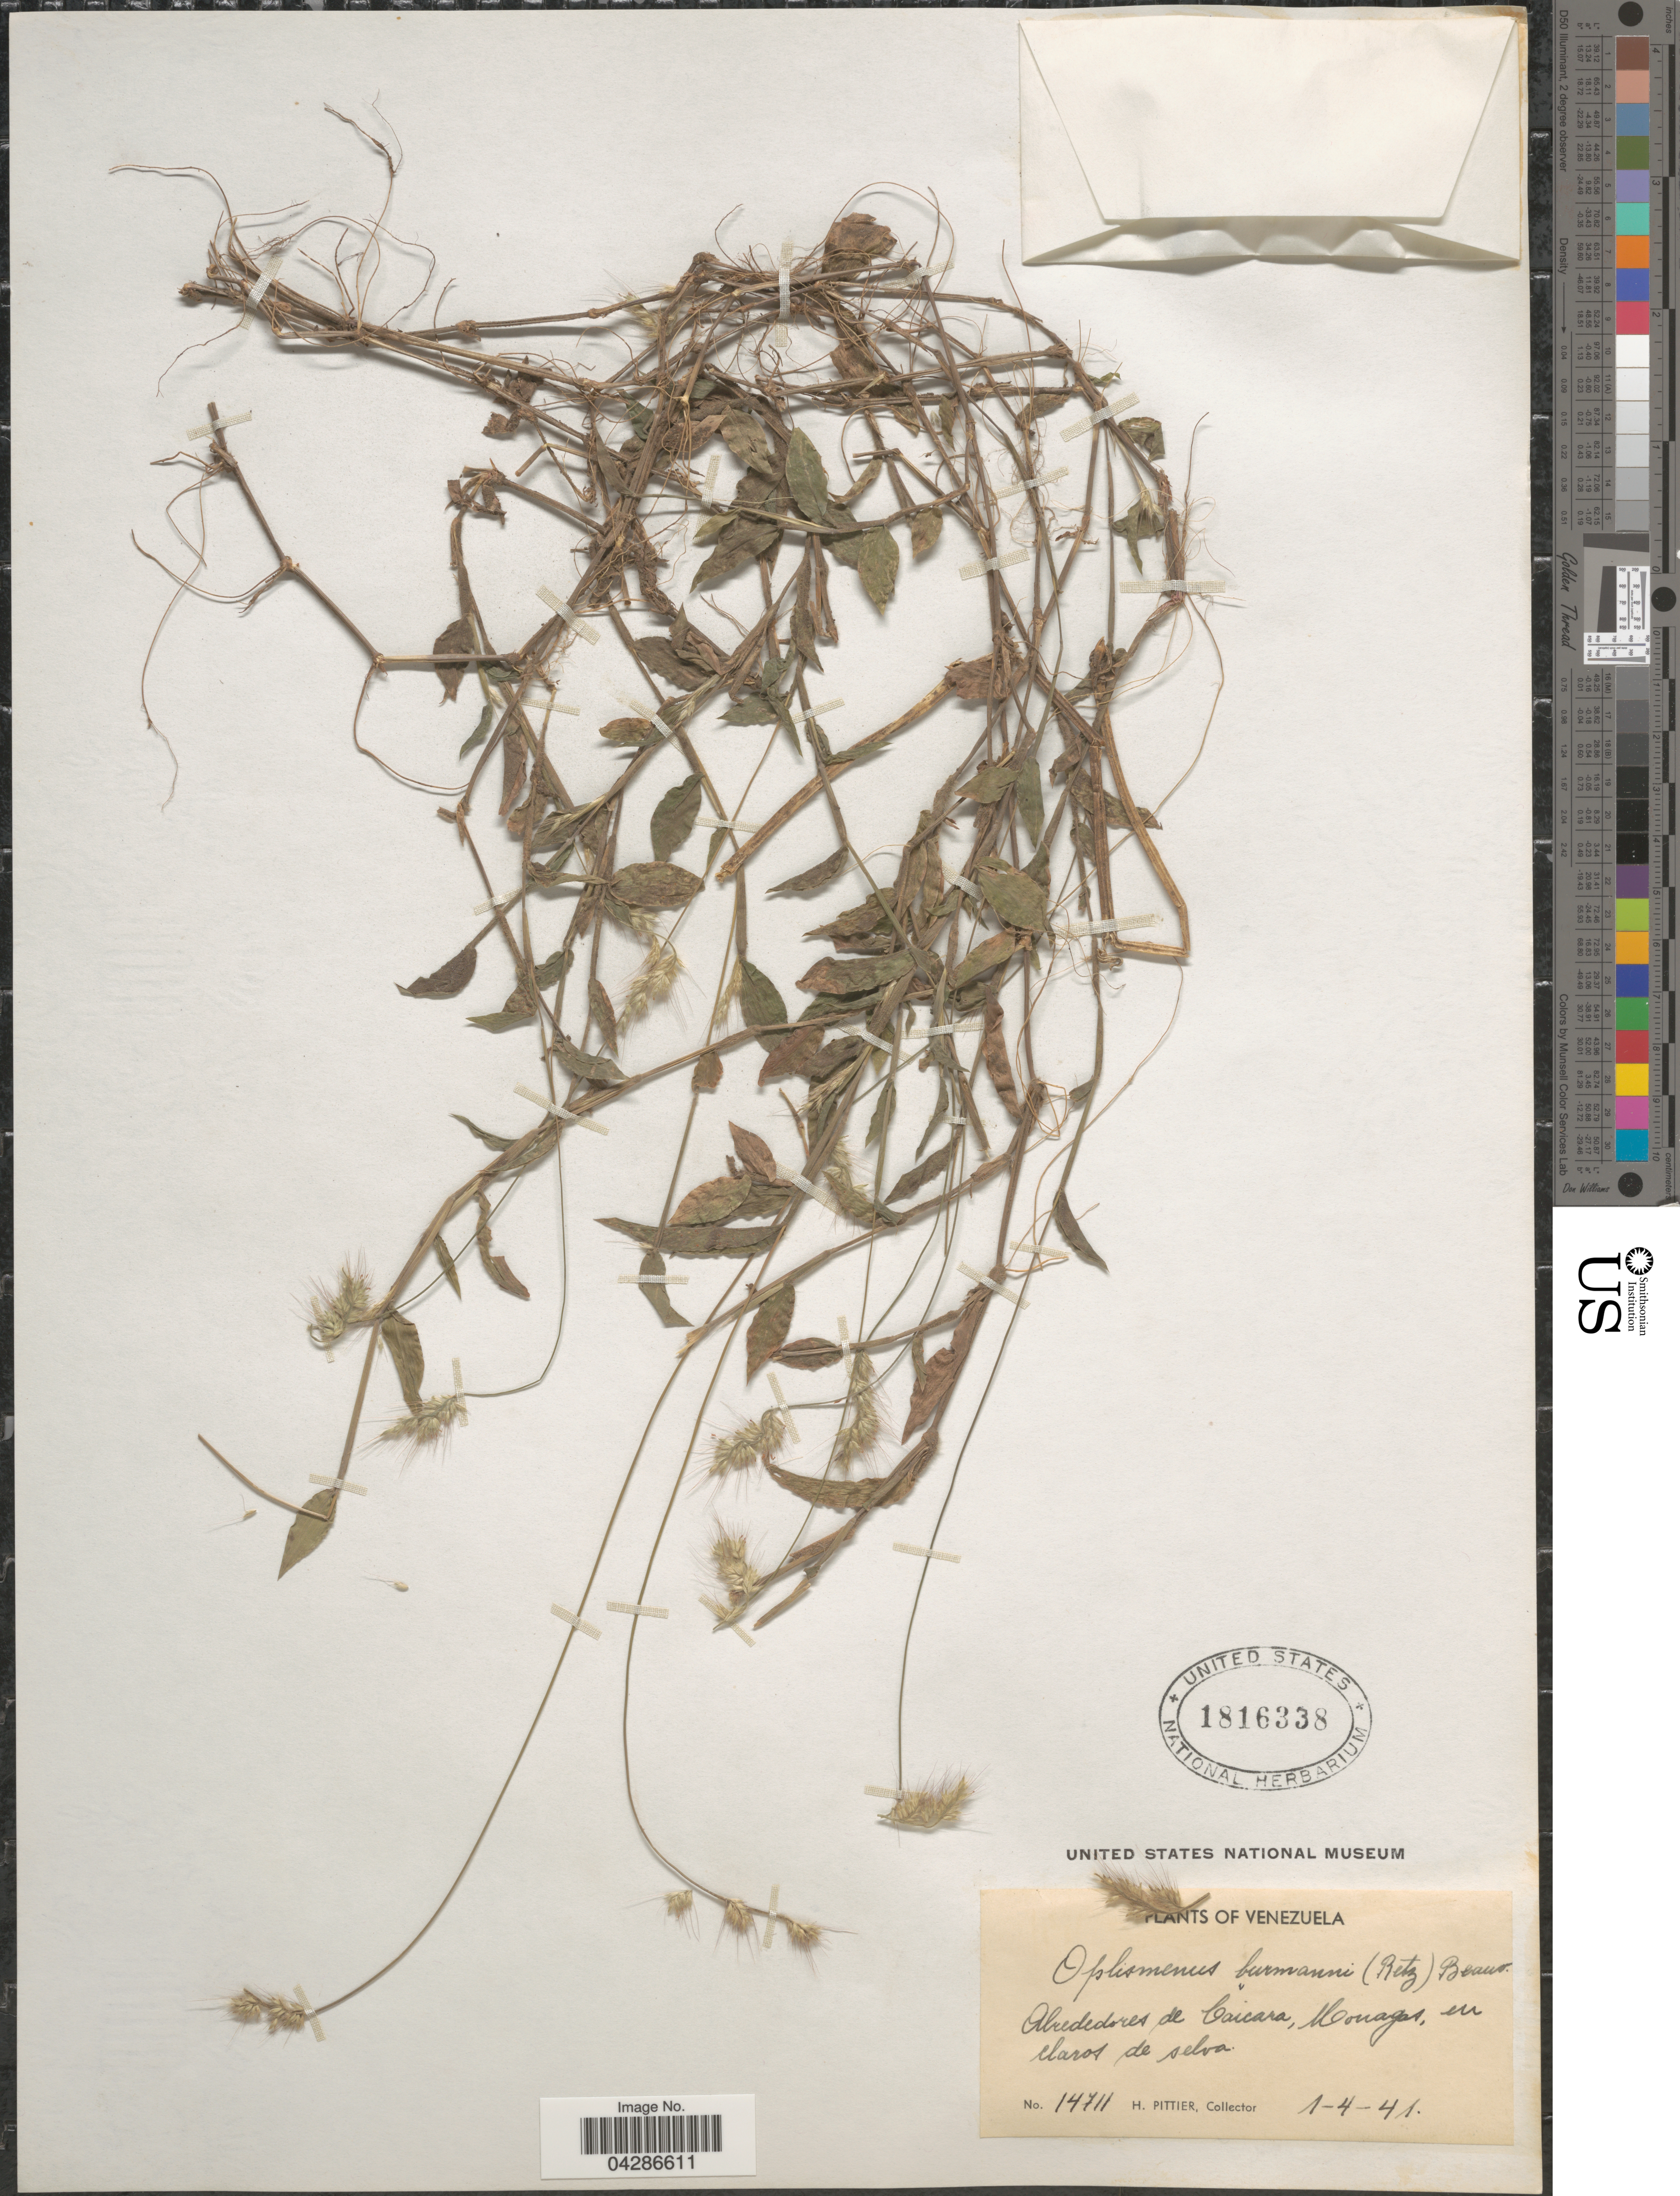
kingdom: Plantae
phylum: Tracheophyta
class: Liliopsida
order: Poales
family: Poaceae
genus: Oplismenus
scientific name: Oplismenus burmannii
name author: (Retz.) P. Beauv.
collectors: H. F. Pittier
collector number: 14711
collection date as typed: Transcribed d/m/y: 1/4/41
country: Venezuela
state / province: Monagas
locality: Alrededores de Caicara.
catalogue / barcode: US 1816338